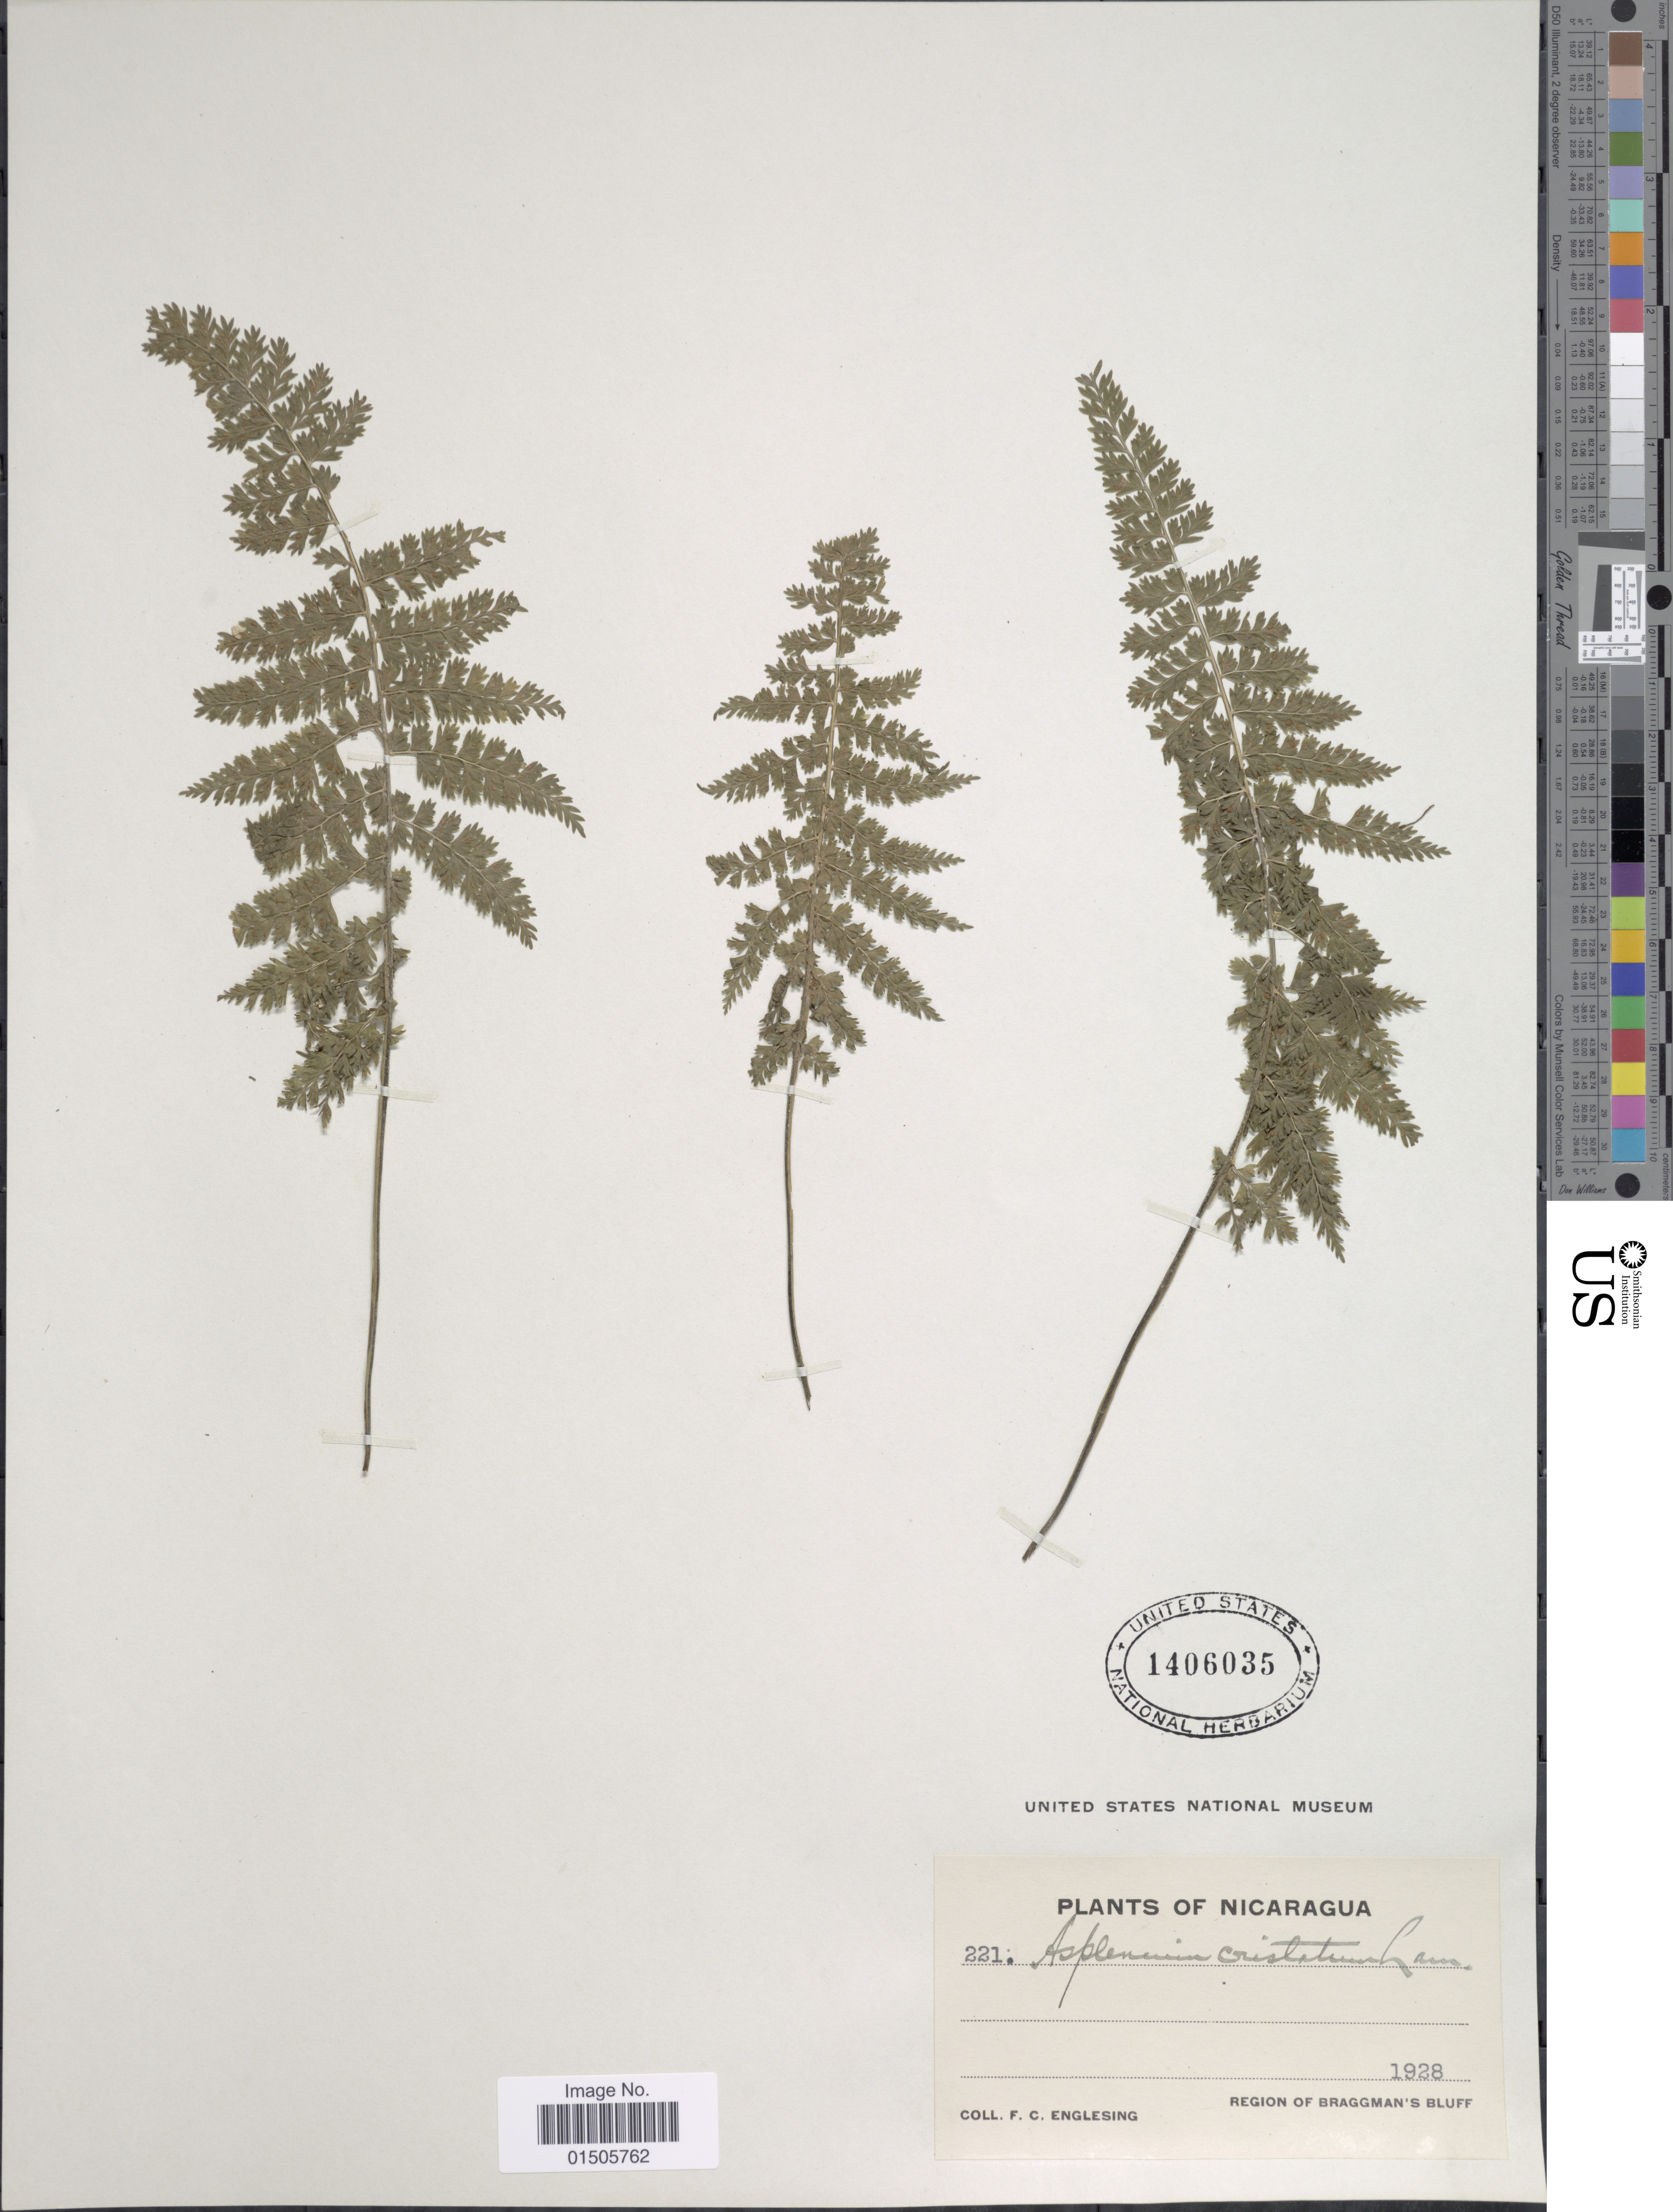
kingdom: Plantae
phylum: Tracheophyta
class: Polypodiopsida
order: Polypodiales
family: Aspleniaceae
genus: Asplenium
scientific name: Asplenium cristatum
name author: Lam.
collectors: F. Englesing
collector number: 221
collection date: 1928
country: Nicaragua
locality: Region of Braggman's Bluff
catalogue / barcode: US 1406035